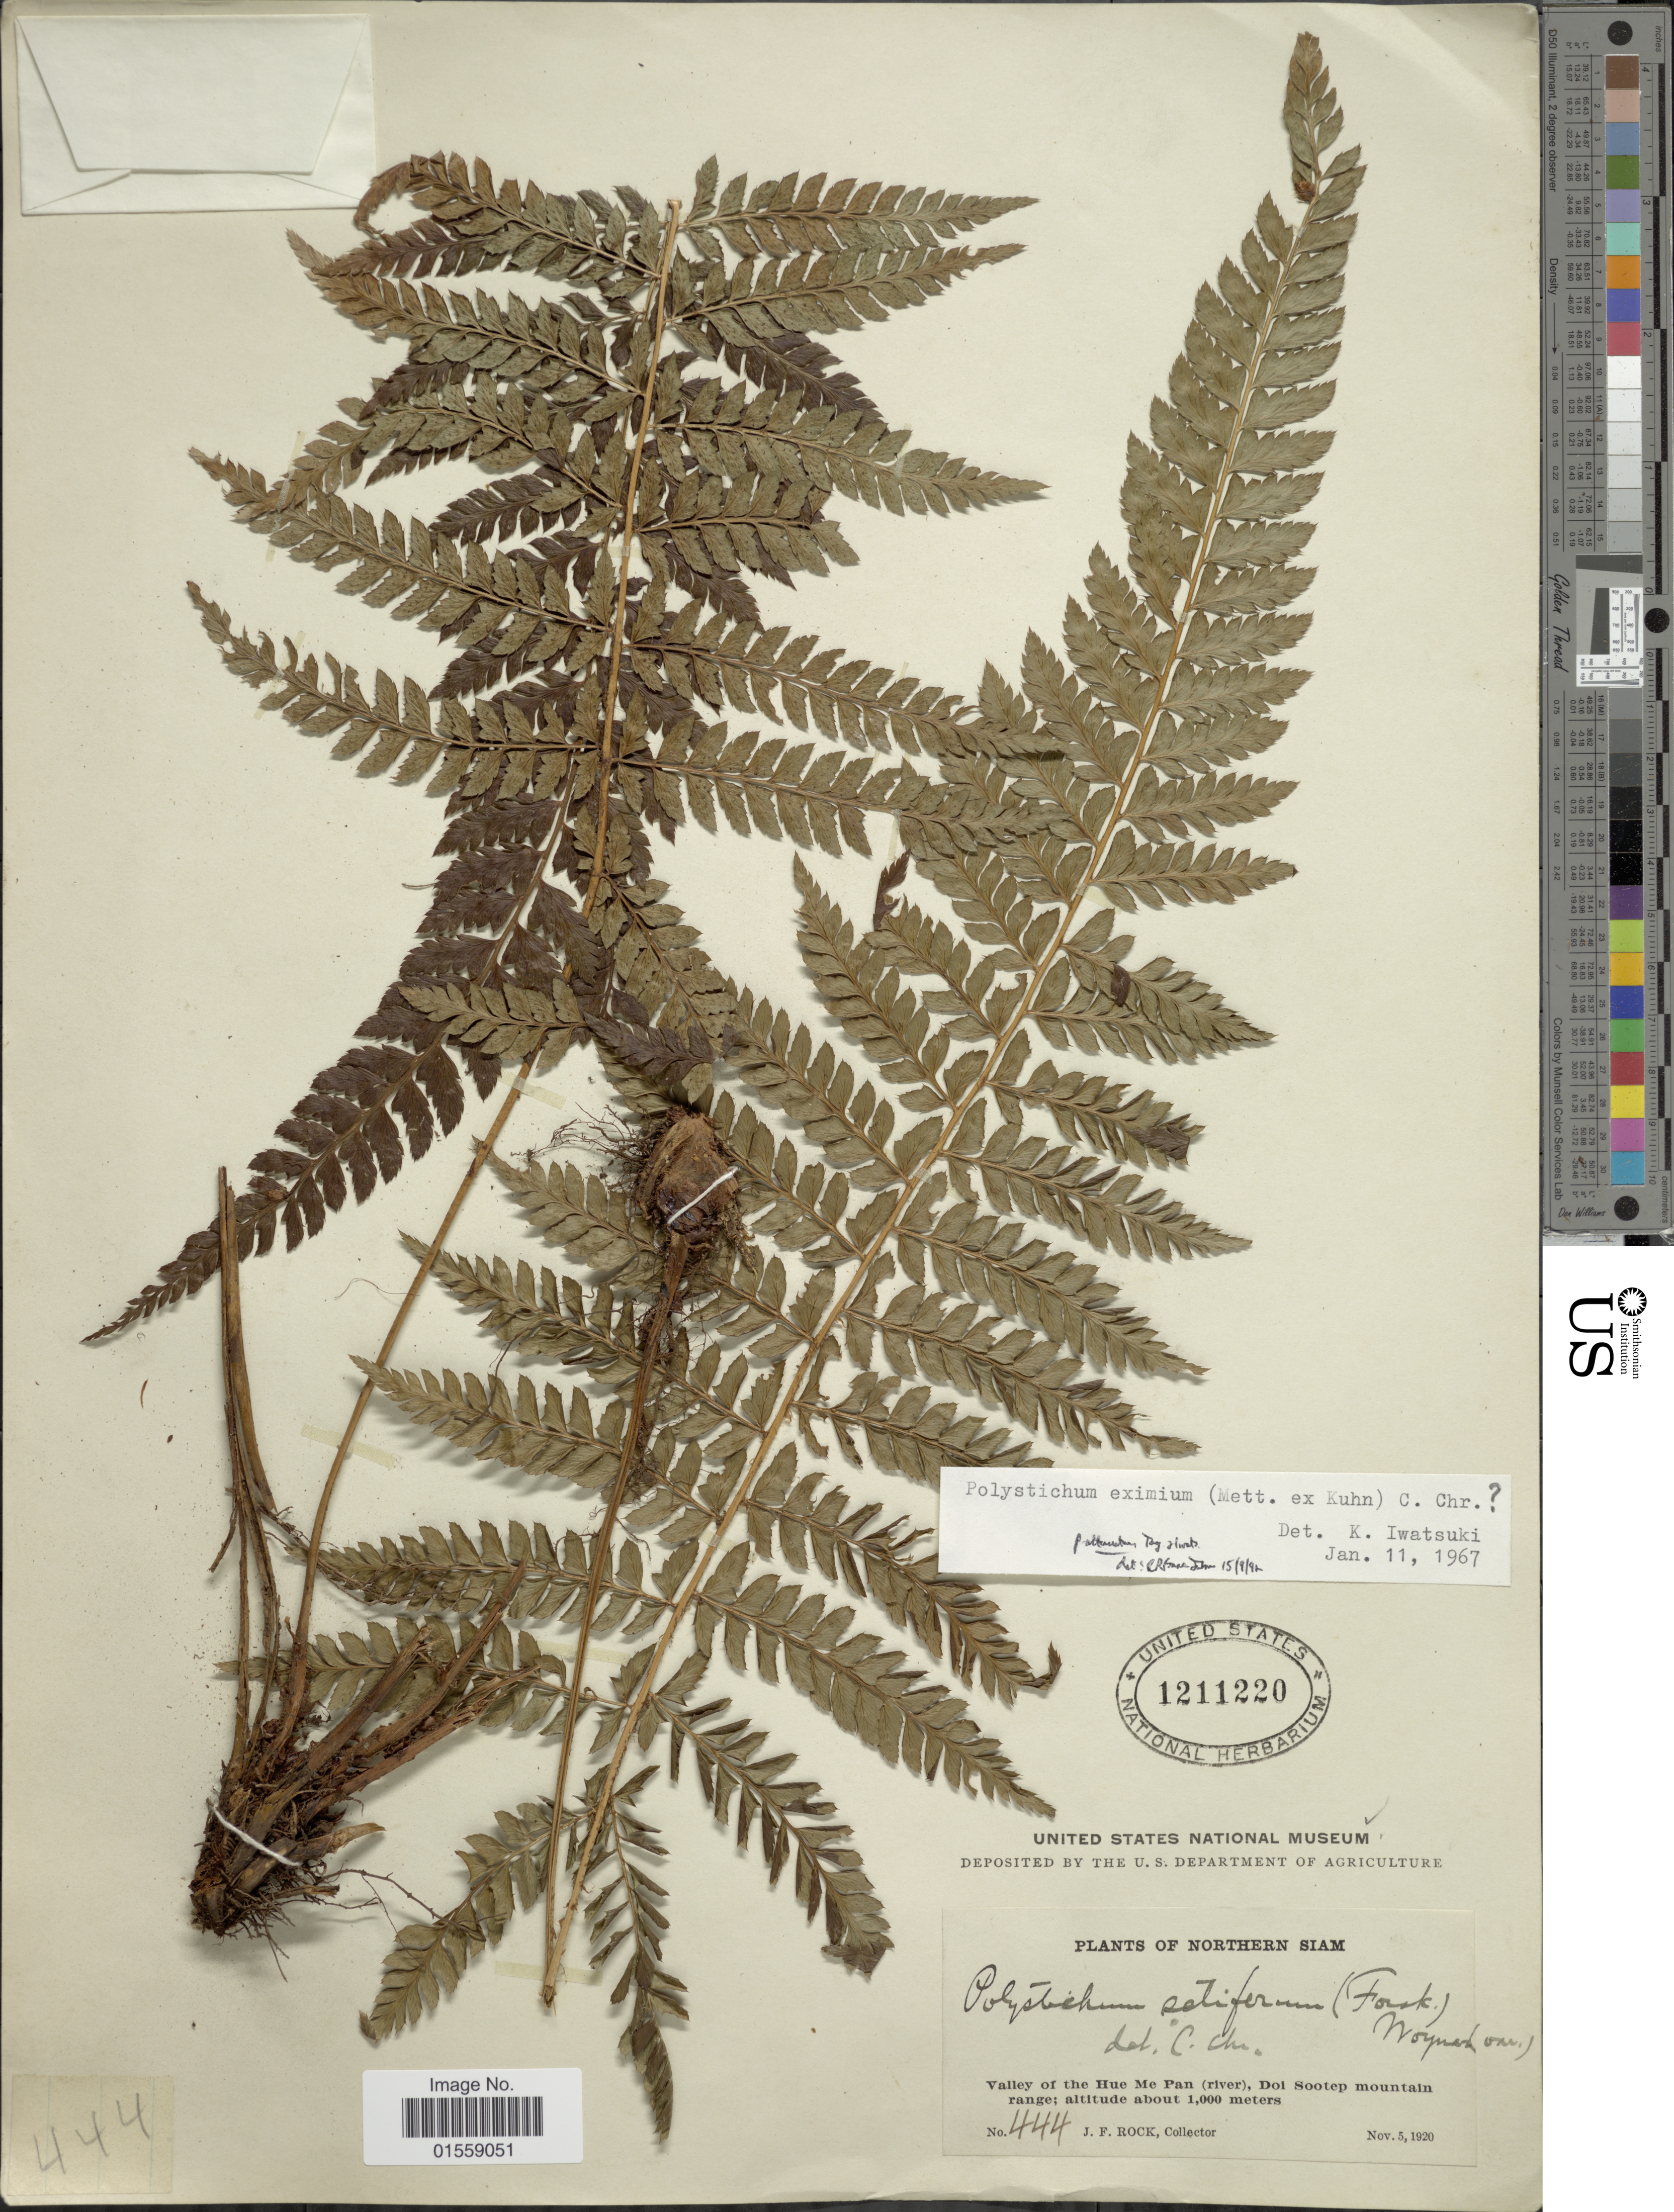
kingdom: Plantae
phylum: Tracheophyta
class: Polypodiopsida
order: Polypodiales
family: Dryopteridaceae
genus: Polystichum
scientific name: Polystichum eximium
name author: (Mett. ex Kuhn) C. Chr.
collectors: J. Rock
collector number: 444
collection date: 1920-11-05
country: Thailand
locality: Northern Siam, Valley of the Hue Me Pan (river), Doi Sootep mountain range.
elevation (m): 1000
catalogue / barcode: US 1211220